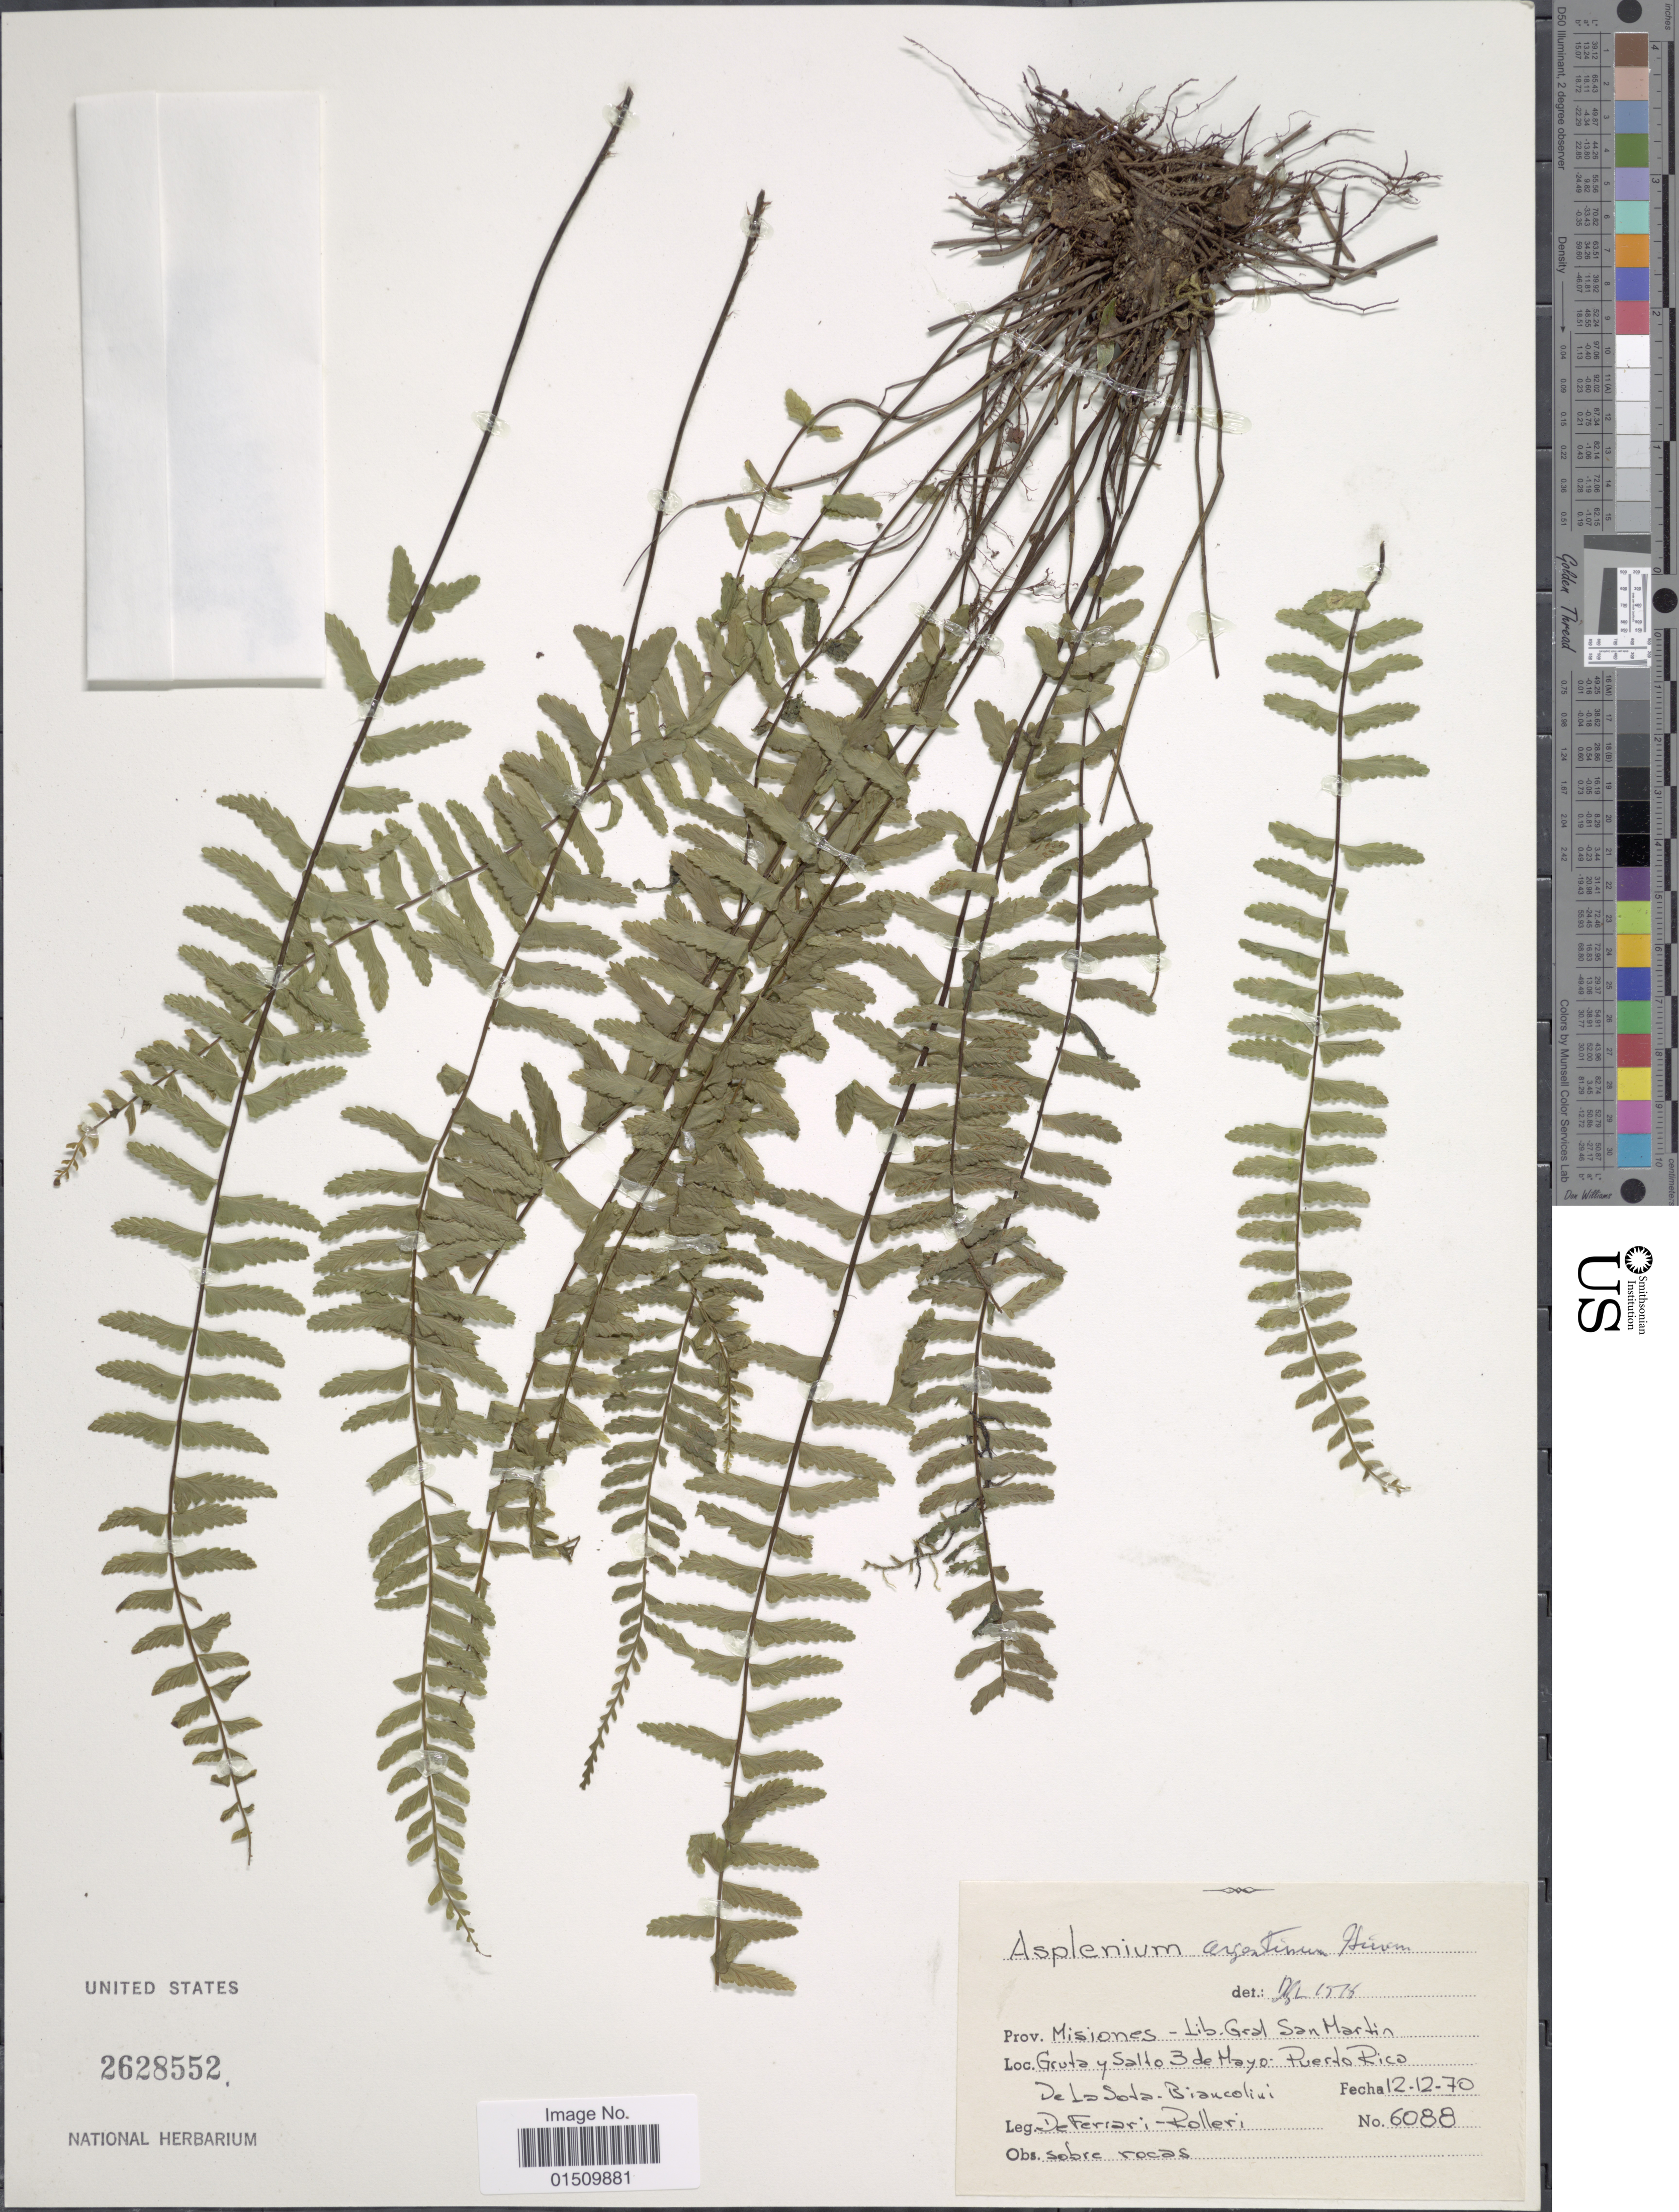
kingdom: Plantae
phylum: Tracheophyta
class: Polypodiopsida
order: Polypodiales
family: Aspleniaceae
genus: Asplenium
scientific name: Asplenium argentinum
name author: Hieron.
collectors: de la Sota, Biancolini, De Ferrari & Rolleri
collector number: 6088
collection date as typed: Transcribed d/m/y: 12/12/70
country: Argentina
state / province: Misiones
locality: Misiones-Lib. Gral San Martin, Gruta y Salto 3 de Mayo. Puerto Rico.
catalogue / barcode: US 2628552